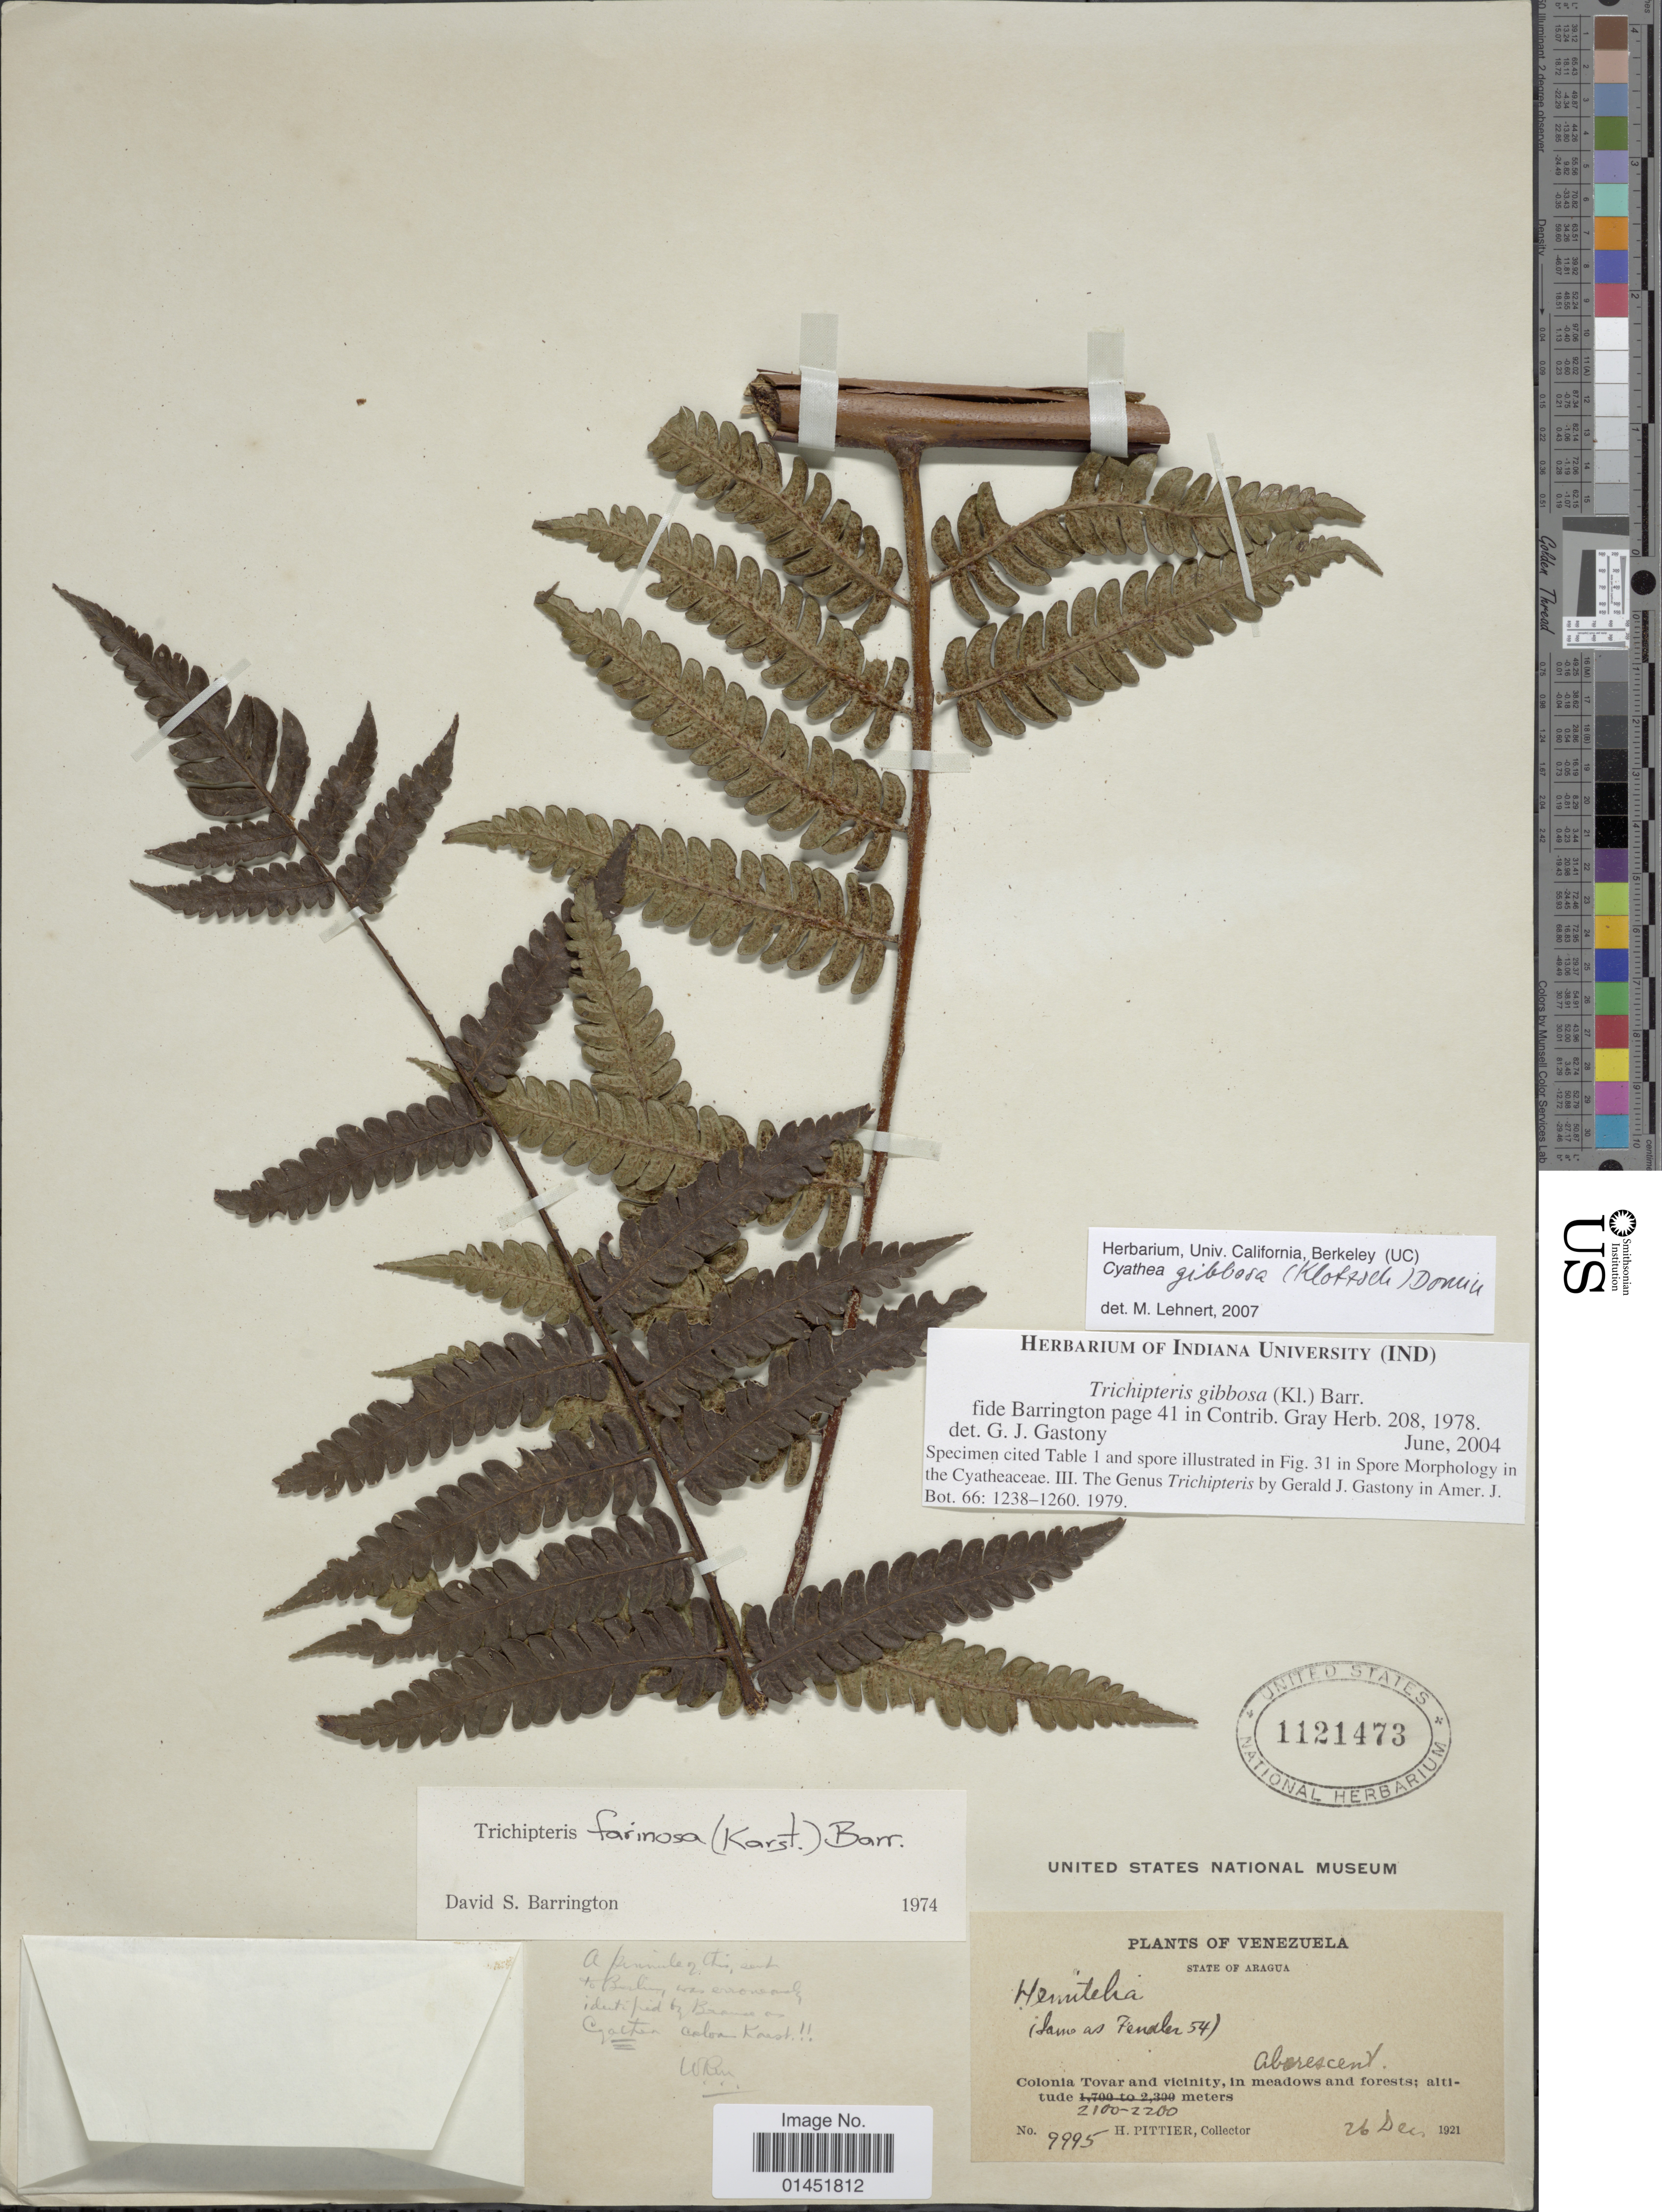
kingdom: Plantae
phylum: Tracheophyta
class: Polypodiopsida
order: Cyatheales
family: Cyatheaceae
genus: Cyathea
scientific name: Cyathea gibbosa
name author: (Klotzsch) Domin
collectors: H. F. Pittier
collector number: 9995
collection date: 1921-12-26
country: Venezuela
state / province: Aragua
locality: Colonia Tovar and vicinity, in meadows and forest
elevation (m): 2100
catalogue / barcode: US 1121473